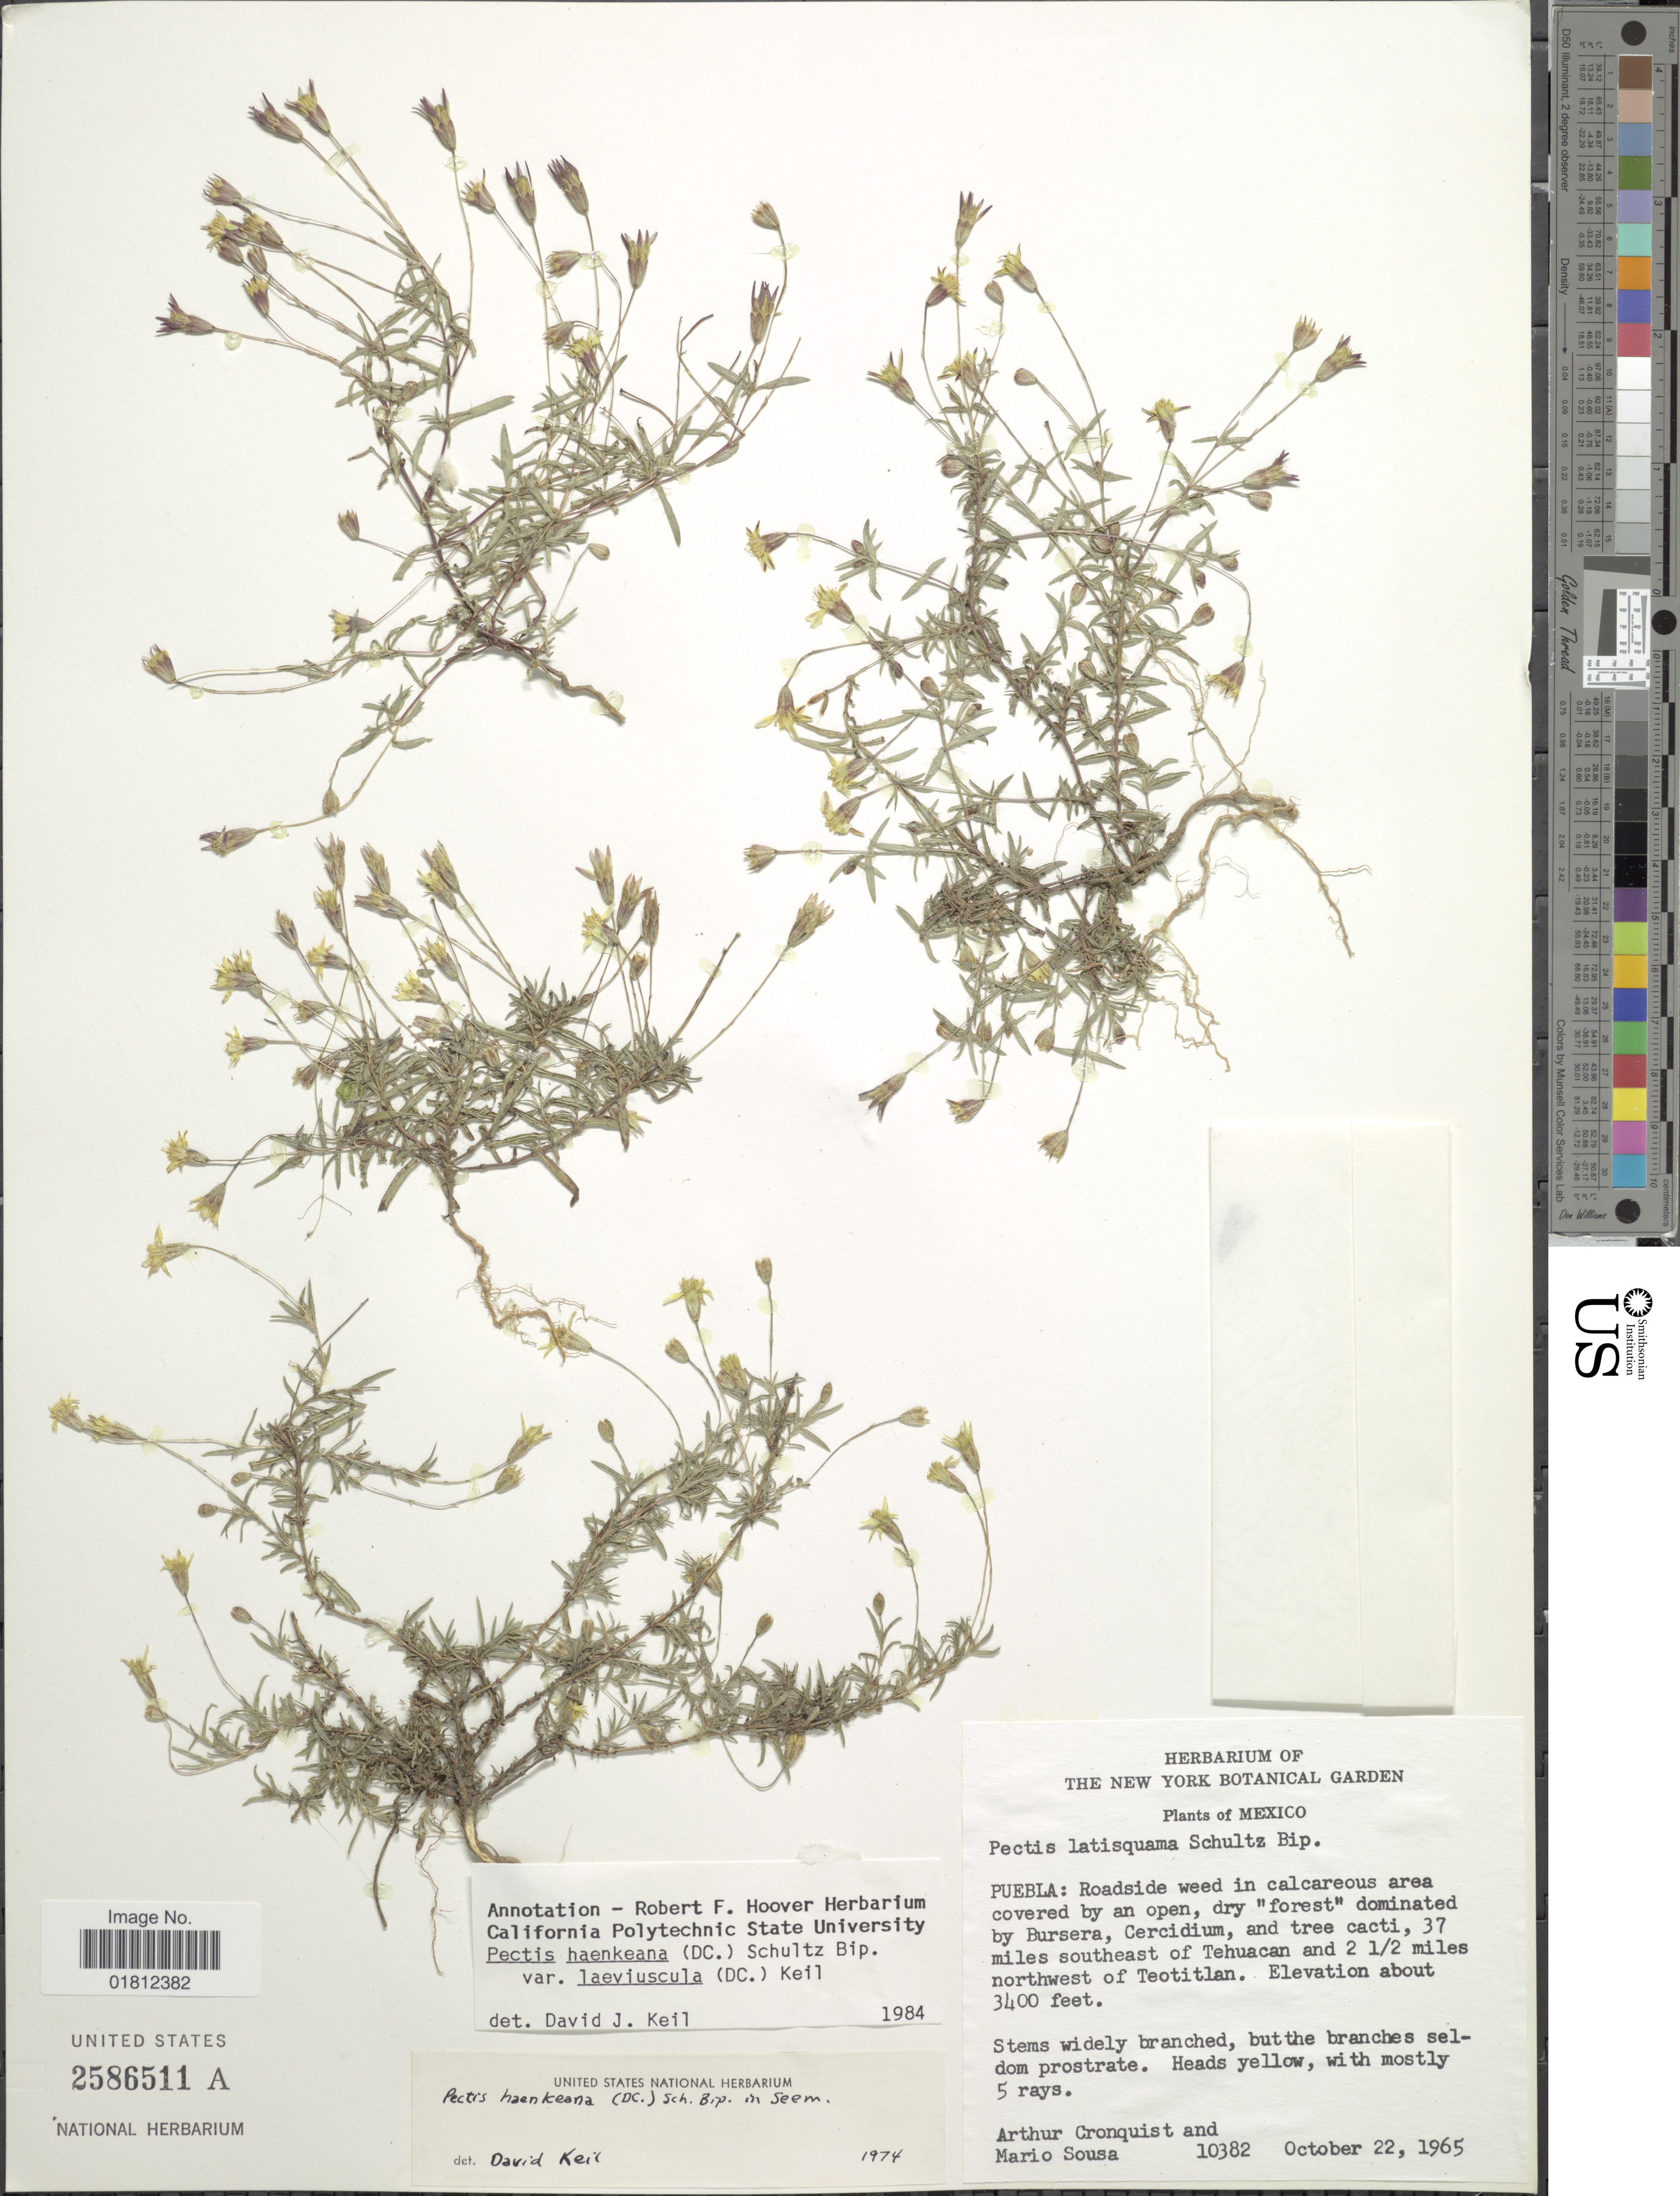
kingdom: Plantae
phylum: Tracheophyta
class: Magnoliopsida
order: Asterales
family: Asteraceae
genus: Pectis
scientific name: Pectis haenkeana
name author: (DC.) Sch. Bip.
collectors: A. J. Cronquist & M. Sousa S.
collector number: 10382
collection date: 1965-10-22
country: Mexico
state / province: Puebla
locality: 37 miles southeast of Tehuacan and 2 1/2 miles northwest of Teotitlan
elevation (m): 1036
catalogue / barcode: US 2586511A